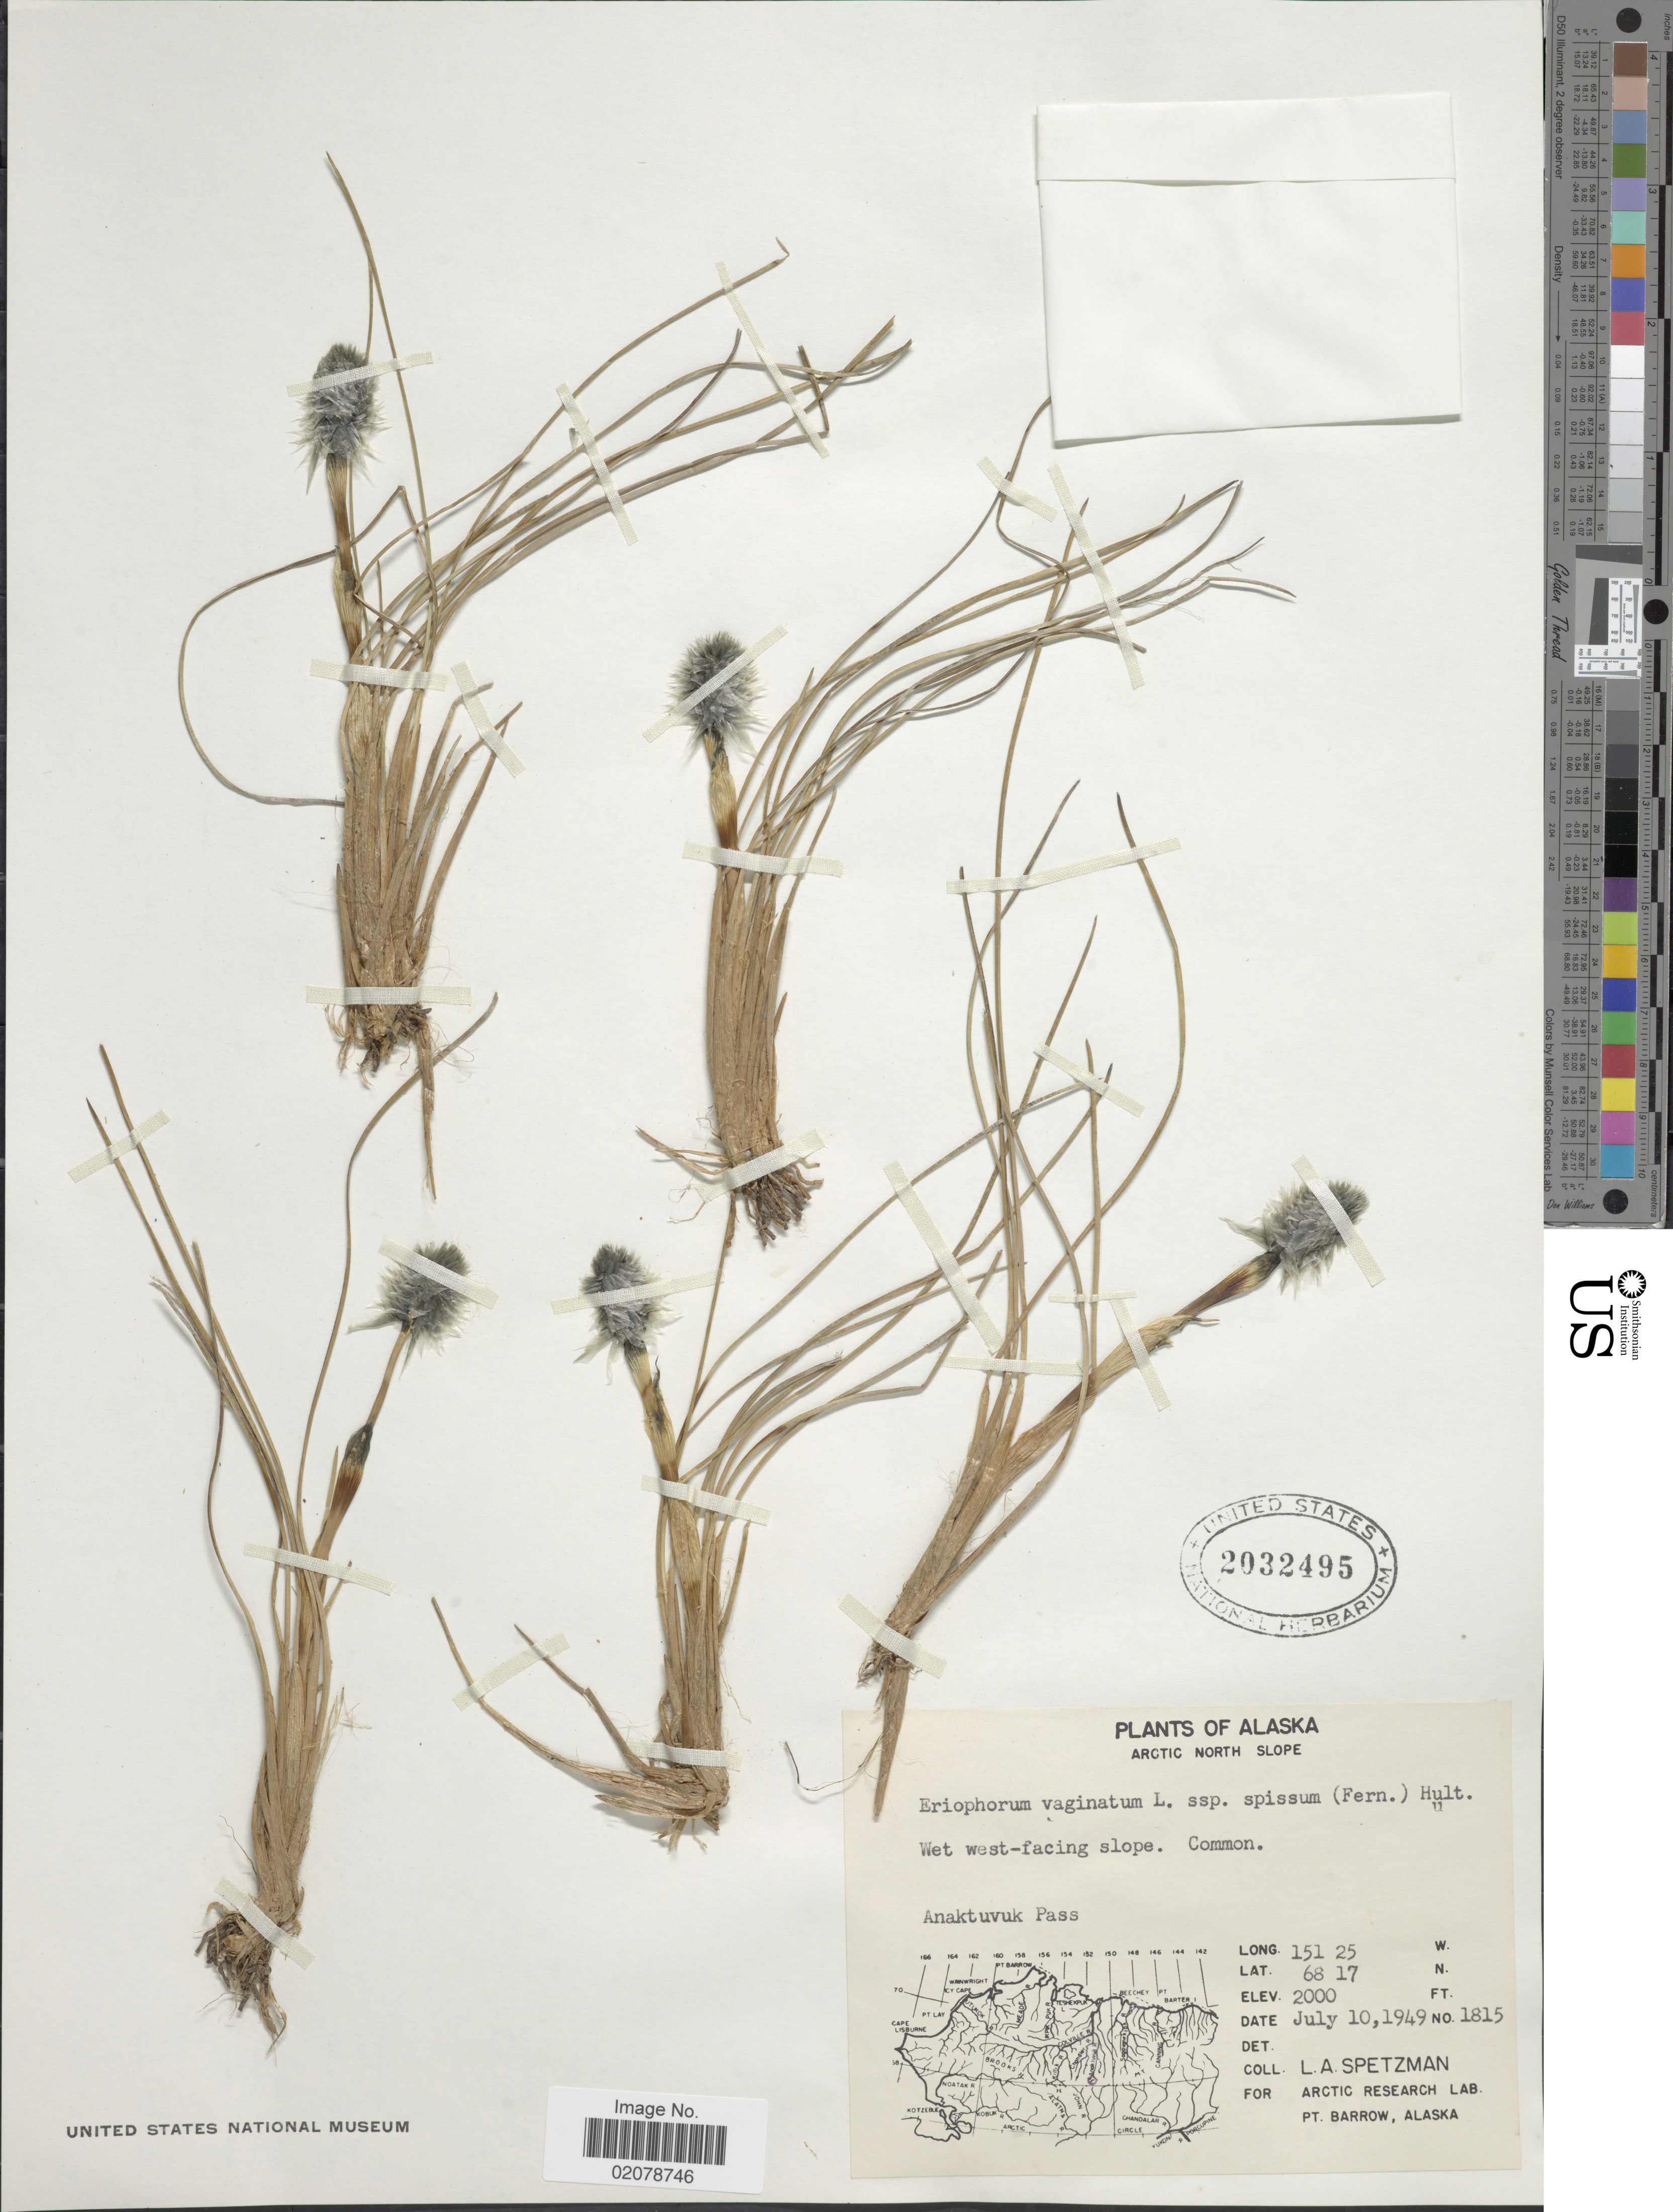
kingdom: Plantae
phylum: Tracheophyta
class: Liliopsida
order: Poales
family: Cyperaceae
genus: Eriophorum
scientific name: Eriophorum vaginatum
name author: L.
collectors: L. Spetzman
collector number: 1815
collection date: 1949-07-10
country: United States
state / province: Alaska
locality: Arctic north slope. Anaktuvuk Pass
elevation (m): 610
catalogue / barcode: US 2032495